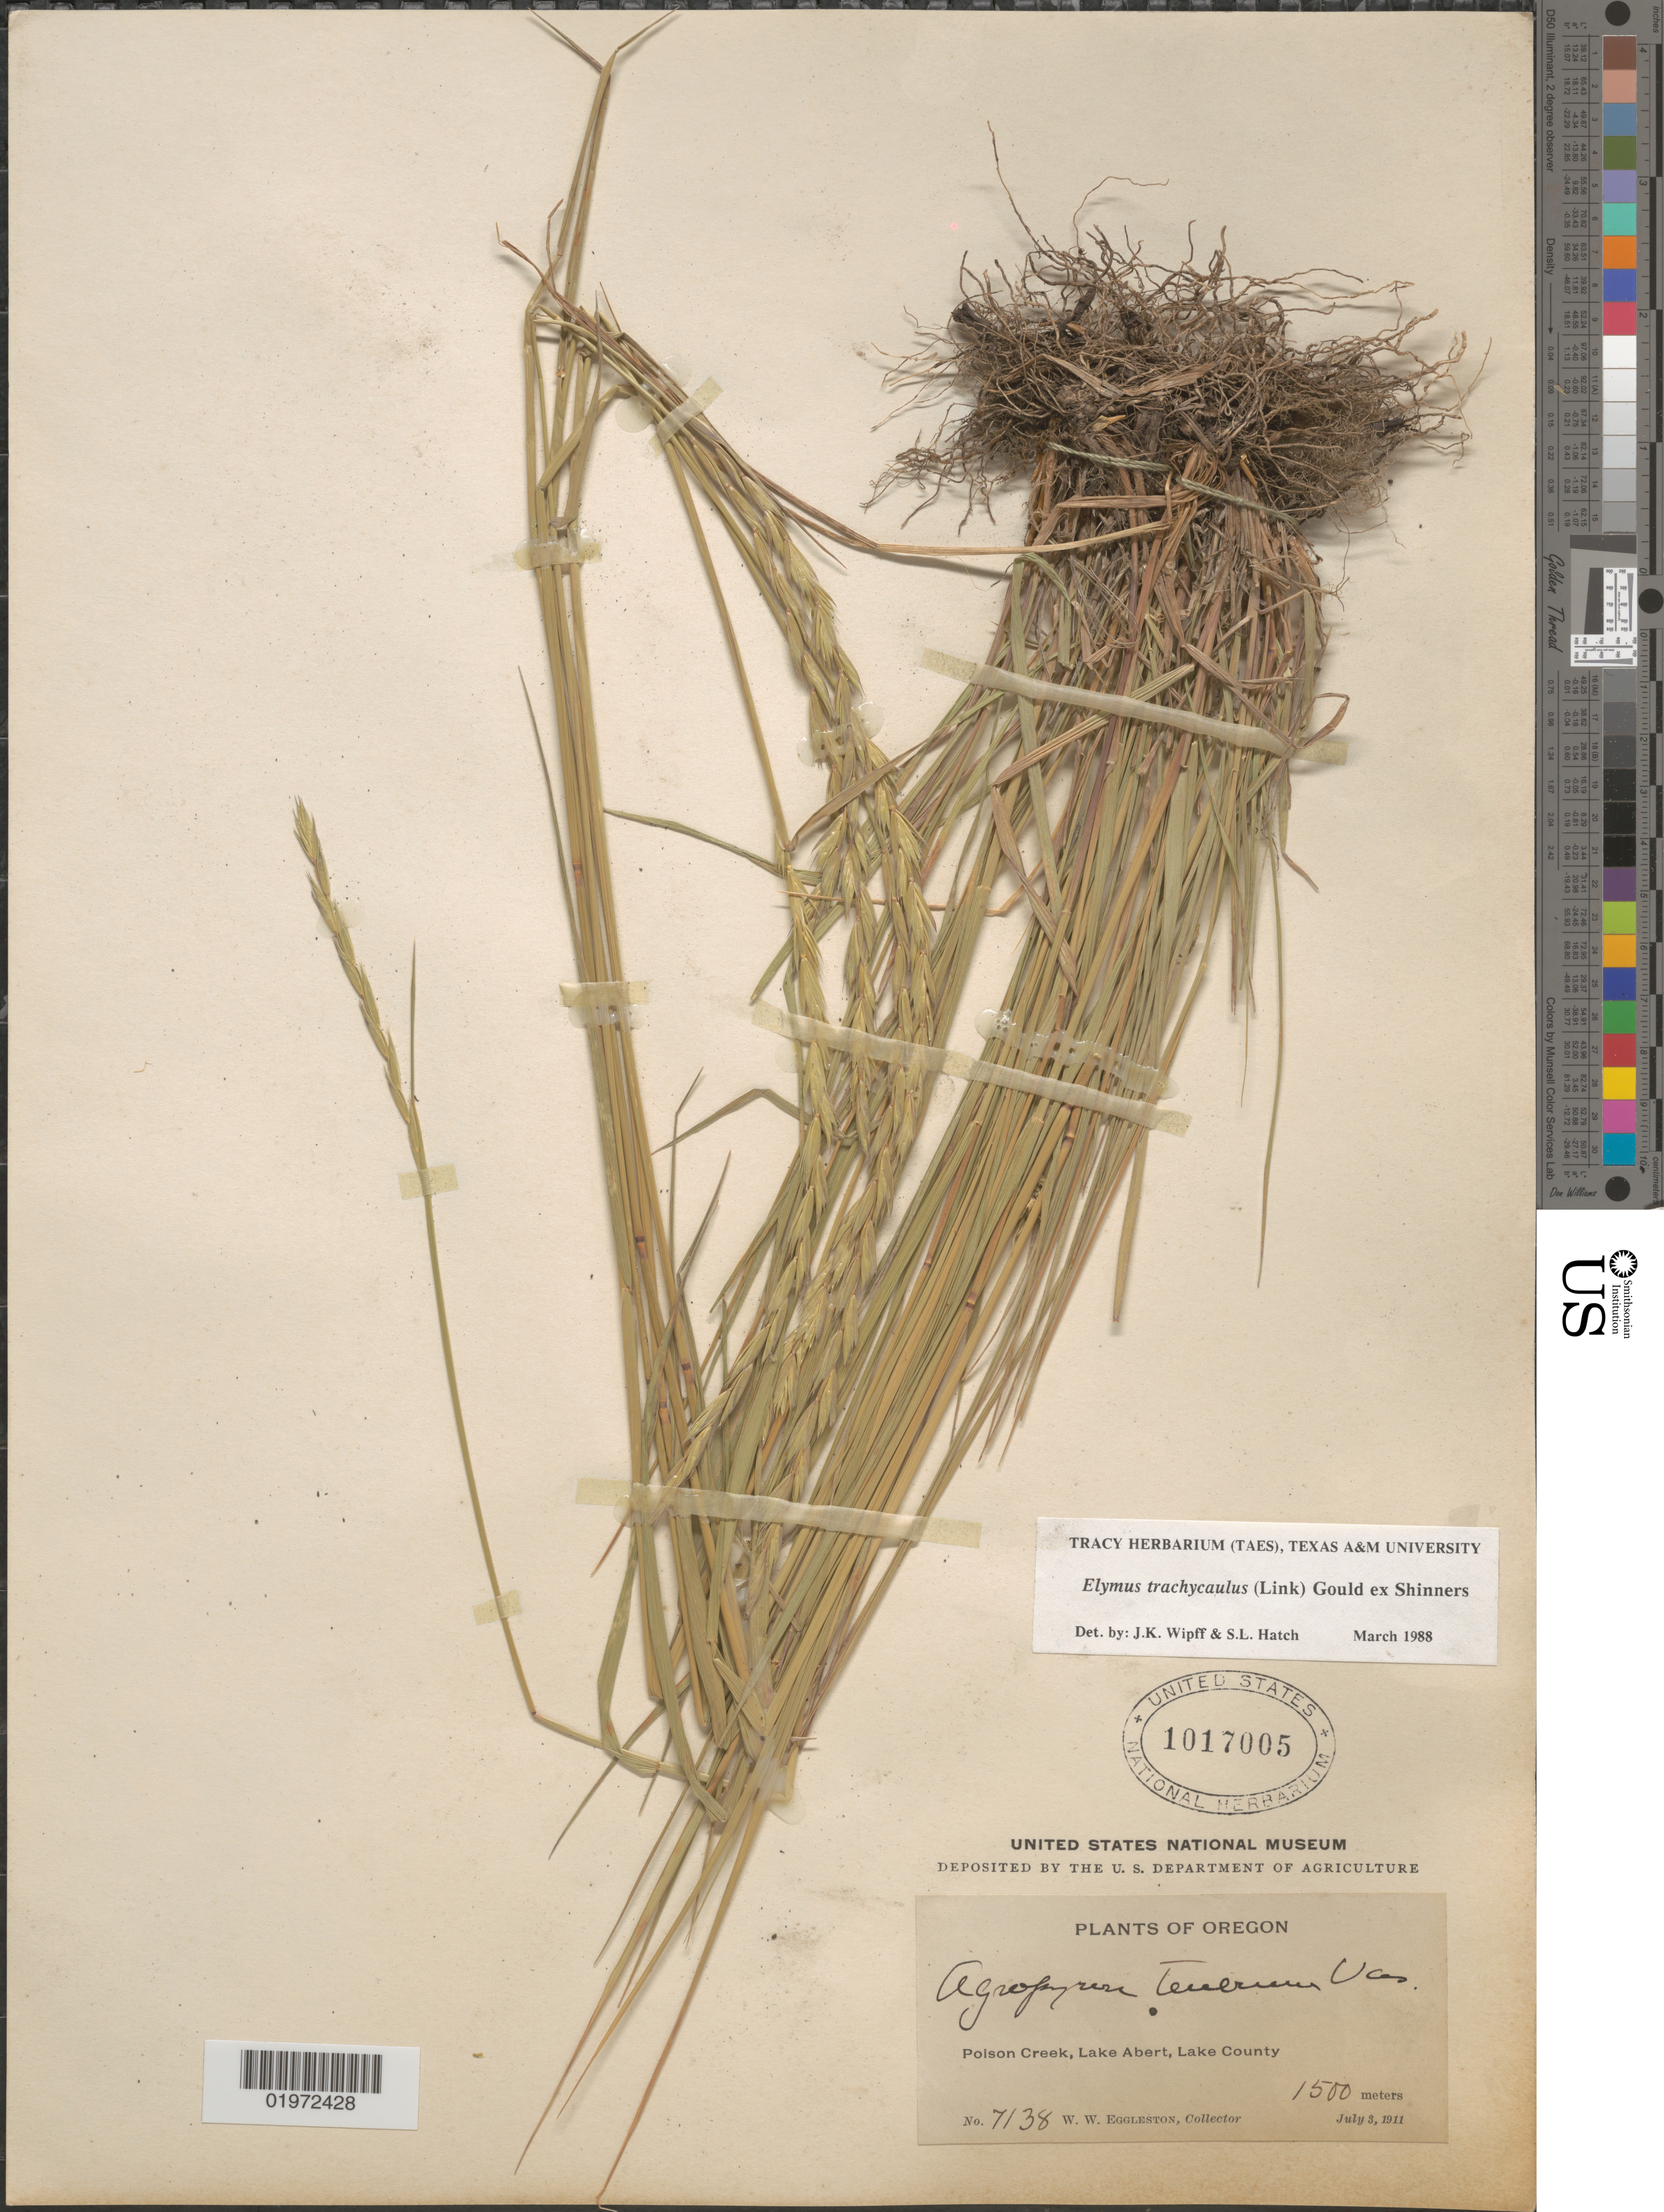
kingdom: Plantae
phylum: Tracheophyta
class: Liliopsida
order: Poales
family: Poaceae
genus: Elymus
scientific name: Elymus trachycaulus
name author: (Link) Gould ex Shinners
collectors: W. W. Eggleston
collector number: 7138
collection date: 1911-07-03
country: United States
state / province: Oregon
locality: Poison Creek, Lake Abert, Lake County.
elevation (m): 1500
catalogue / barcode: US 1017005